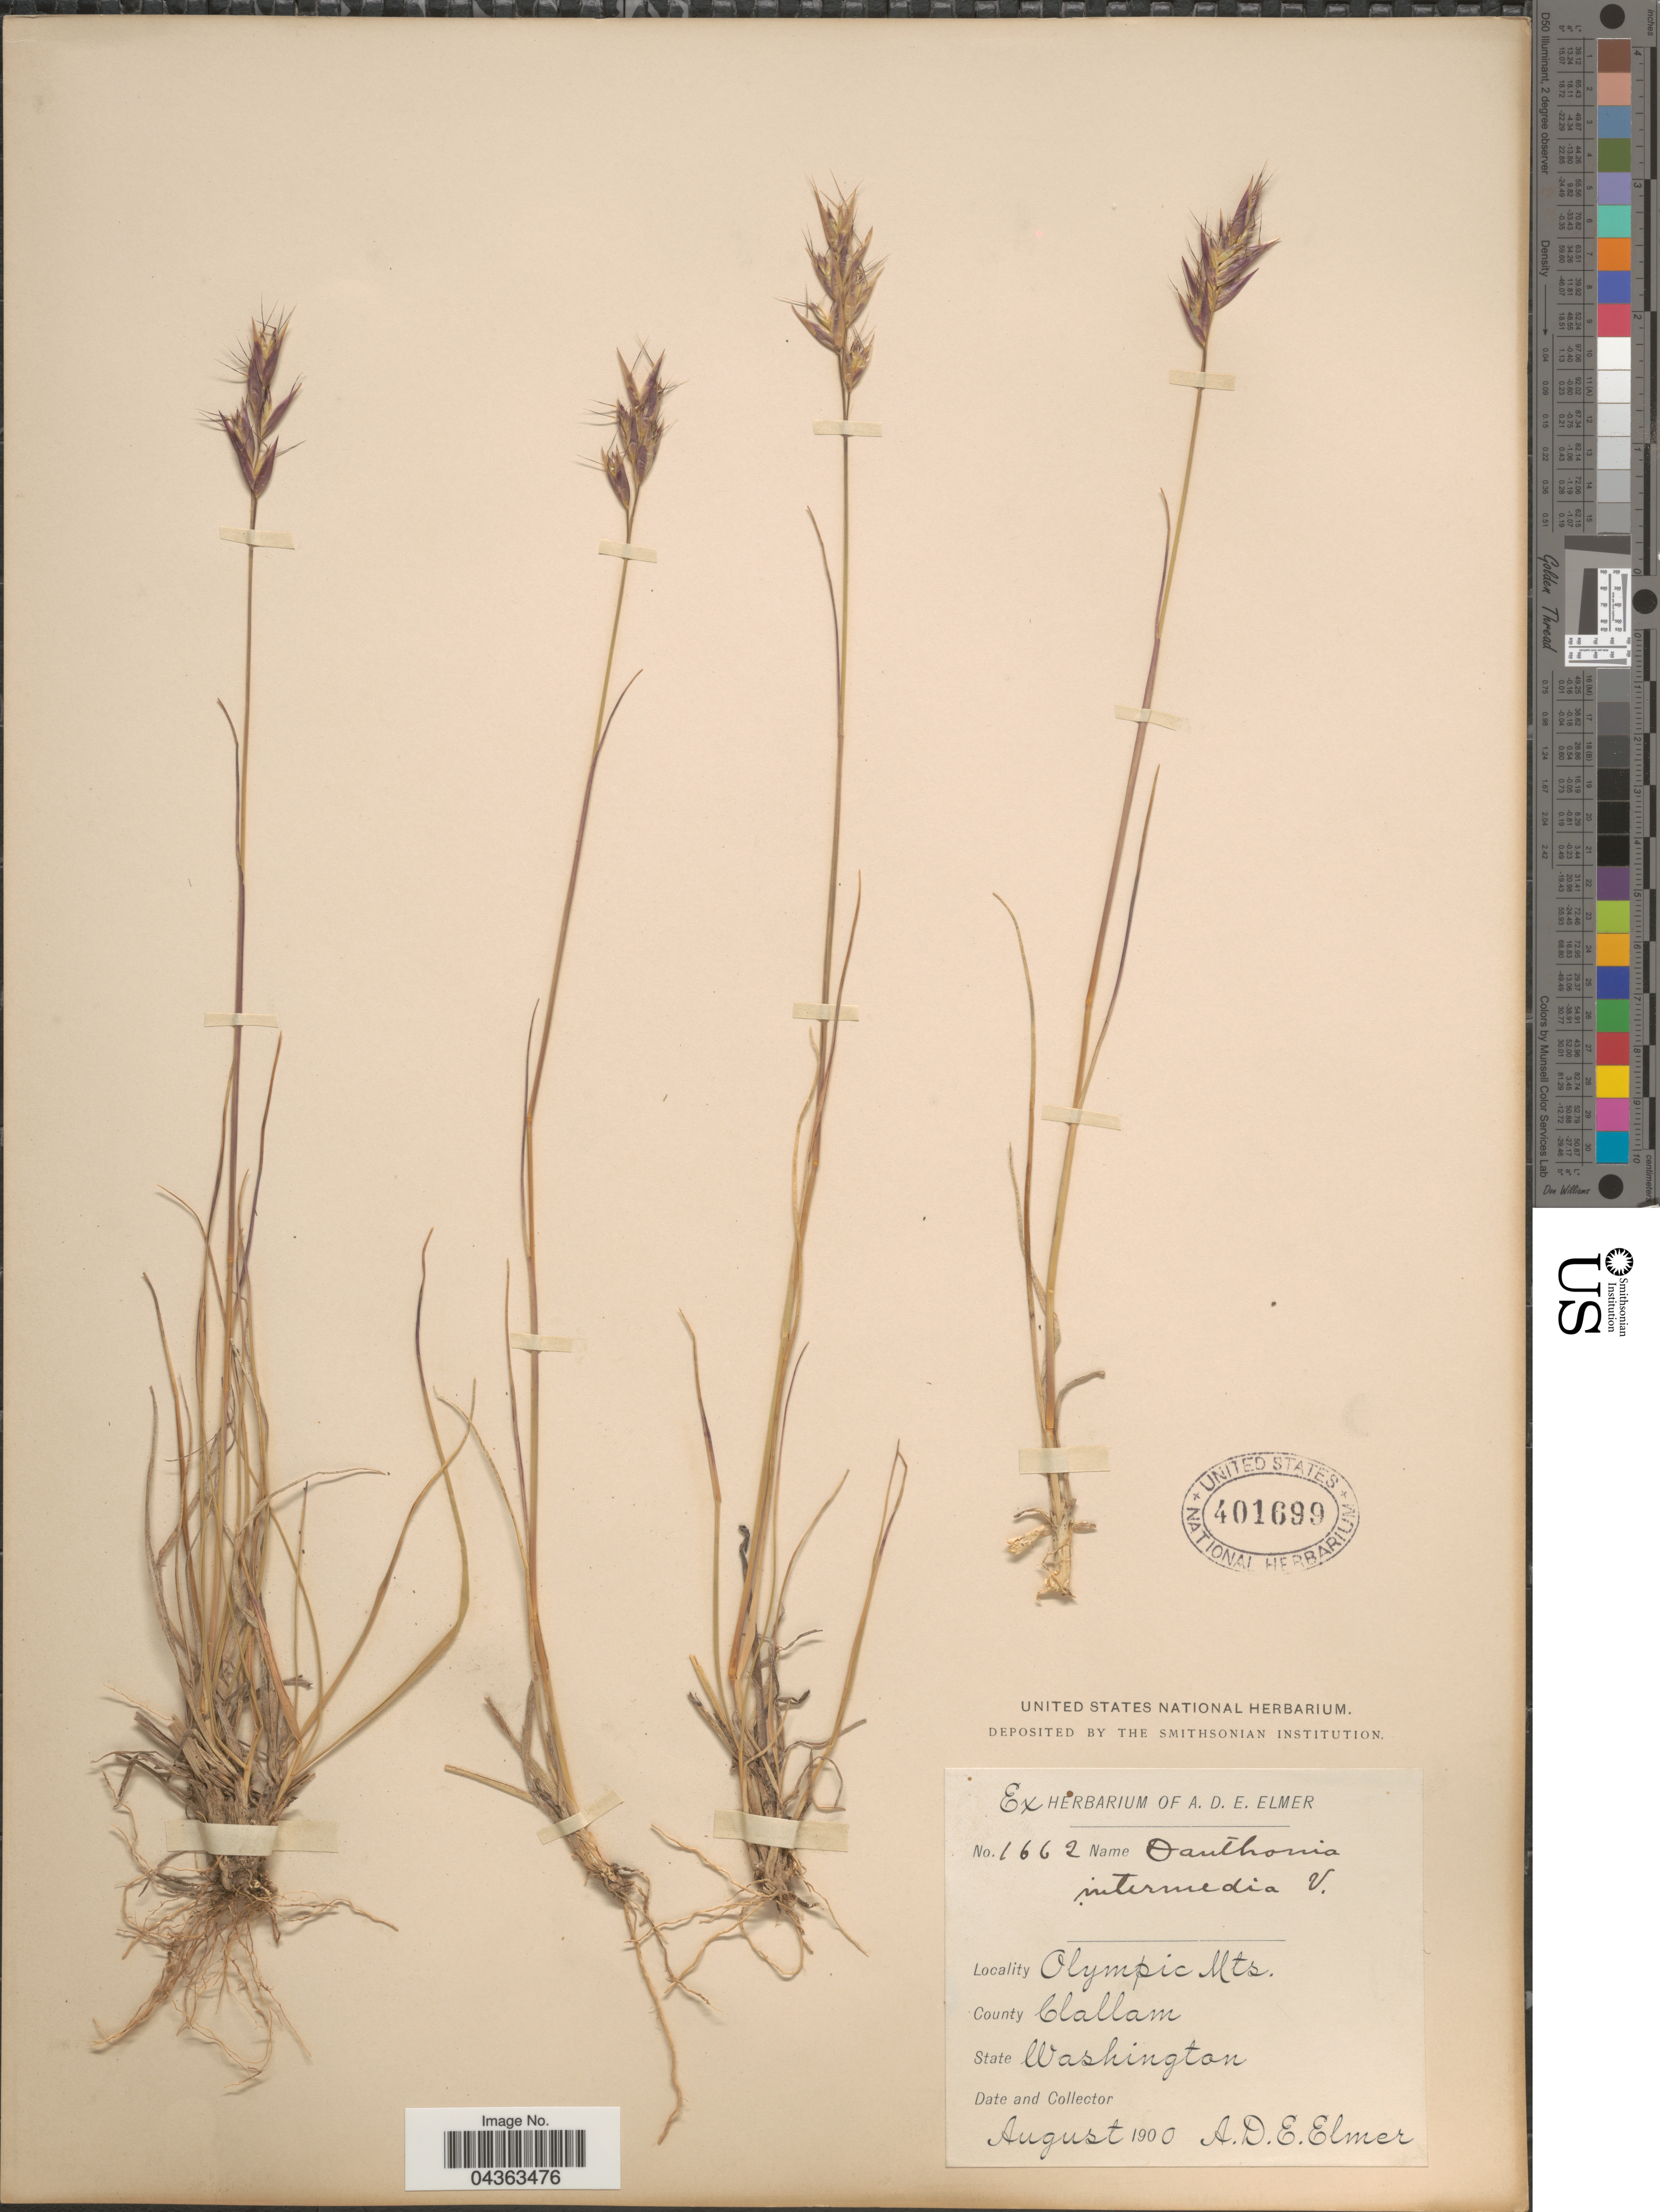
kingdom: Plantae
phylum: Tracheophyta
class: Liliopsida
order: Poales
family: Poaceae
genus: Danthonia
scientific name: Danthonia intermedia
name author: Vasey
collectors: A. D. E. Elmer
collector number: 1662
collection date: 1900-08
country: United States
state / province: Washington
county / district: Clallam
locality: Olympic Mts. County Clallam.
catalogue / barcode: US 401699